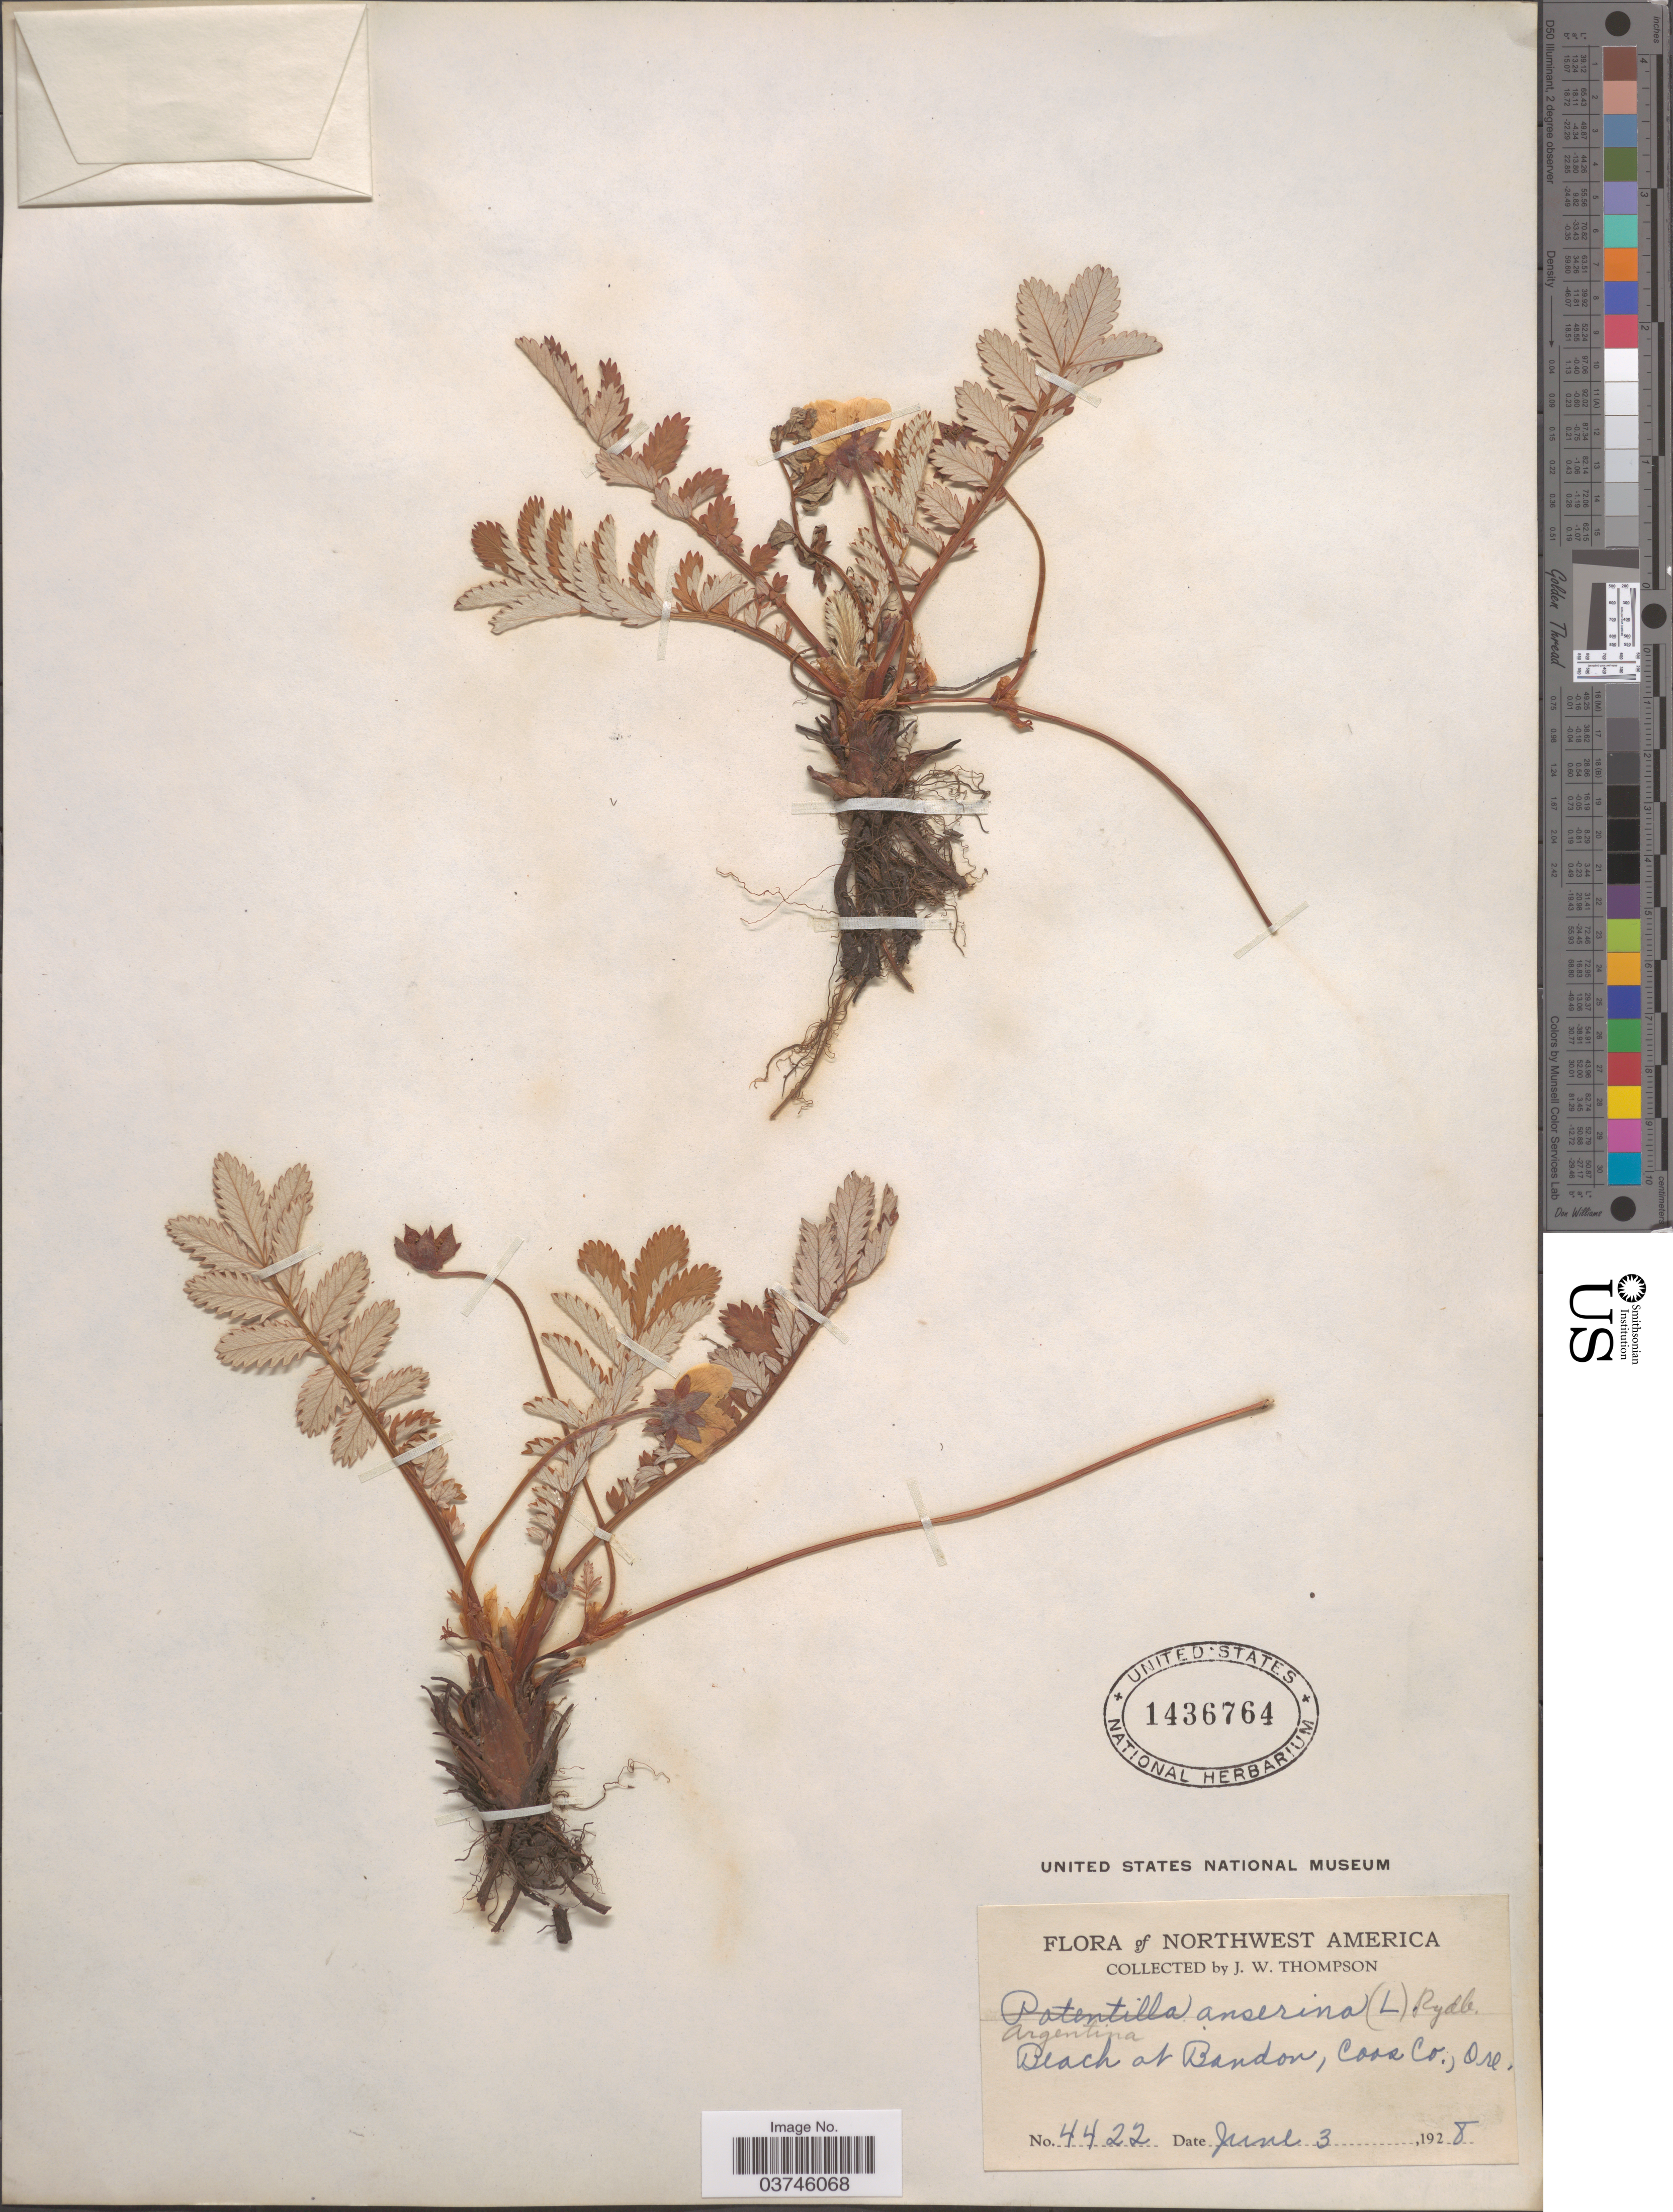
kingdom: Plantae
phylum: Tracheophyta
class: Magnoliopsida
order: Rosales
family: Rosaceae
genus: Argentina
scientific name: Argentina anserina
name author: (L.) Rydb.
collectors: J. Thompson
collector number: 4422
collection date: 1928-06-03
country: United States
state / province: Oregon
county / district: Coos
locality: Beach at Bandon, Coos Co.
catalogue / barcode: US 1436764